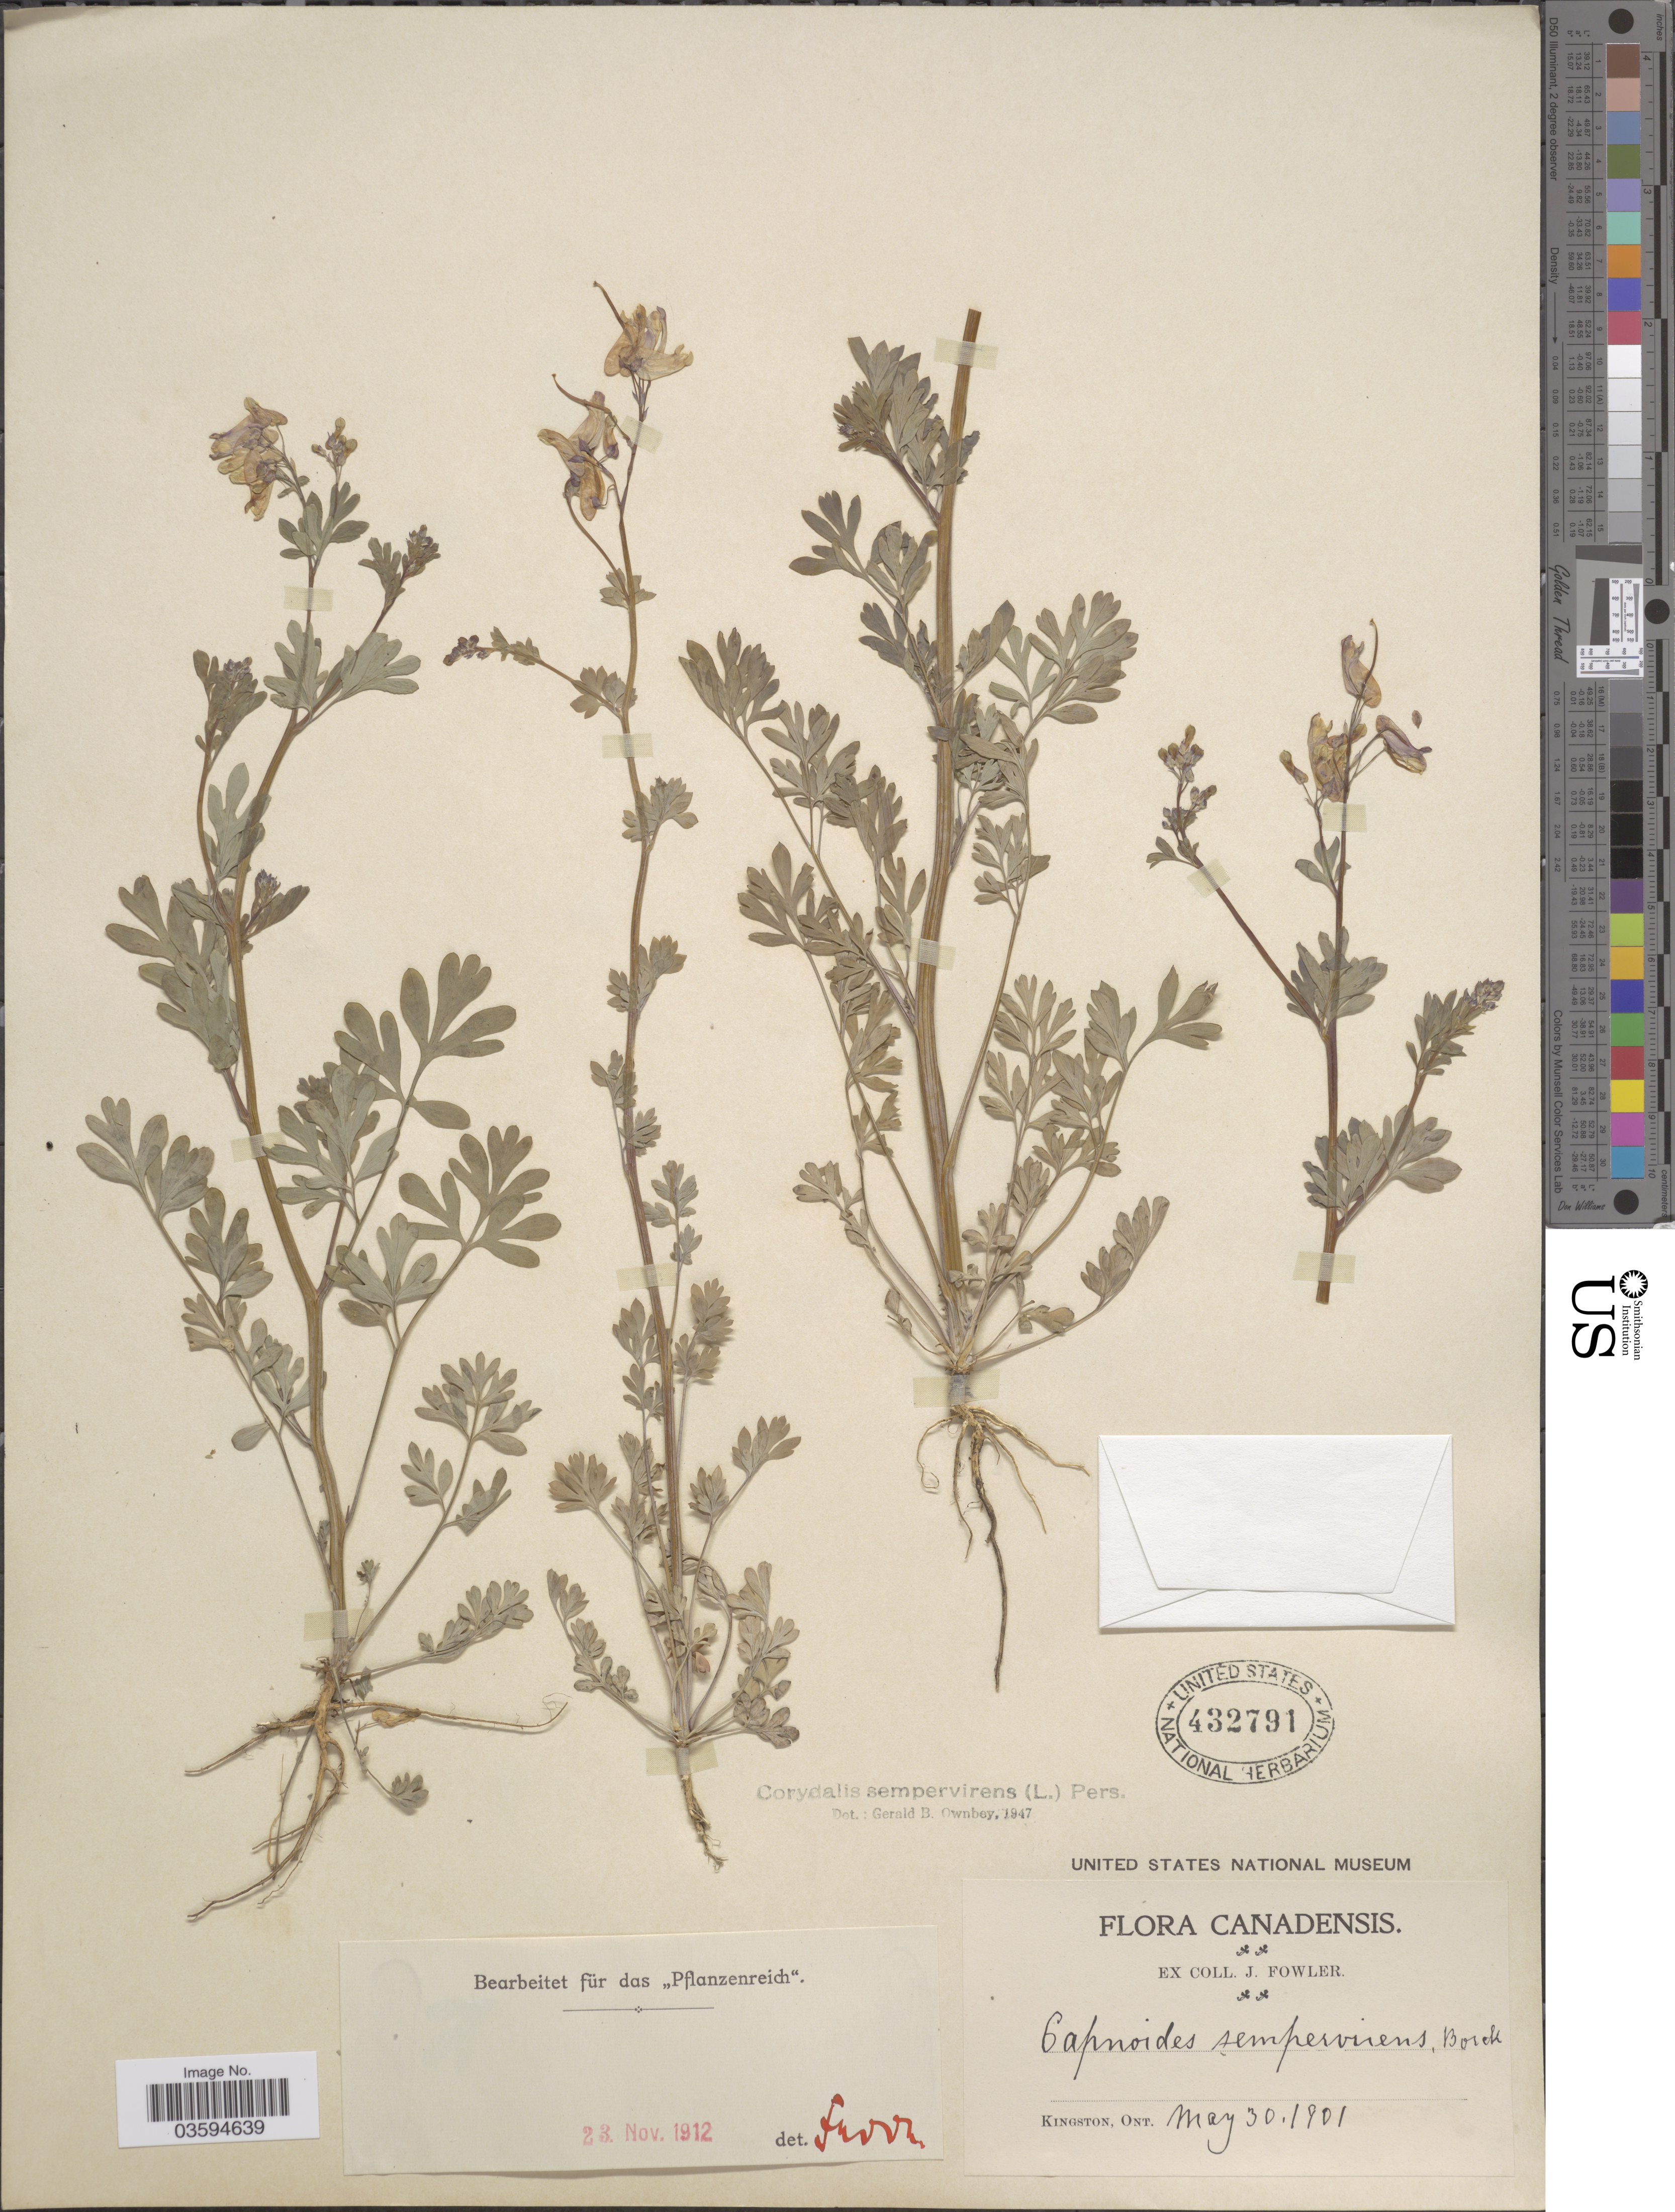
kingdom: Plantae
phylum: Tracheophyta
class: Magnoliopsida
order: Ranunculales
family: Papaveraceae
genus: Capnoides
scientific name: Capnoides sempervirens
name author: (L.) Borkh.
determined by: Strong, M. T., (US), Smithsonian Institution - National Museum of Natural History (UNITED STATES)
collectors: J. Fowler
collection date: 1901-05-30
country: Canada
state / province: Ontario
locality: Canadensis. Kingston.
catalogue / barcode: US 432791